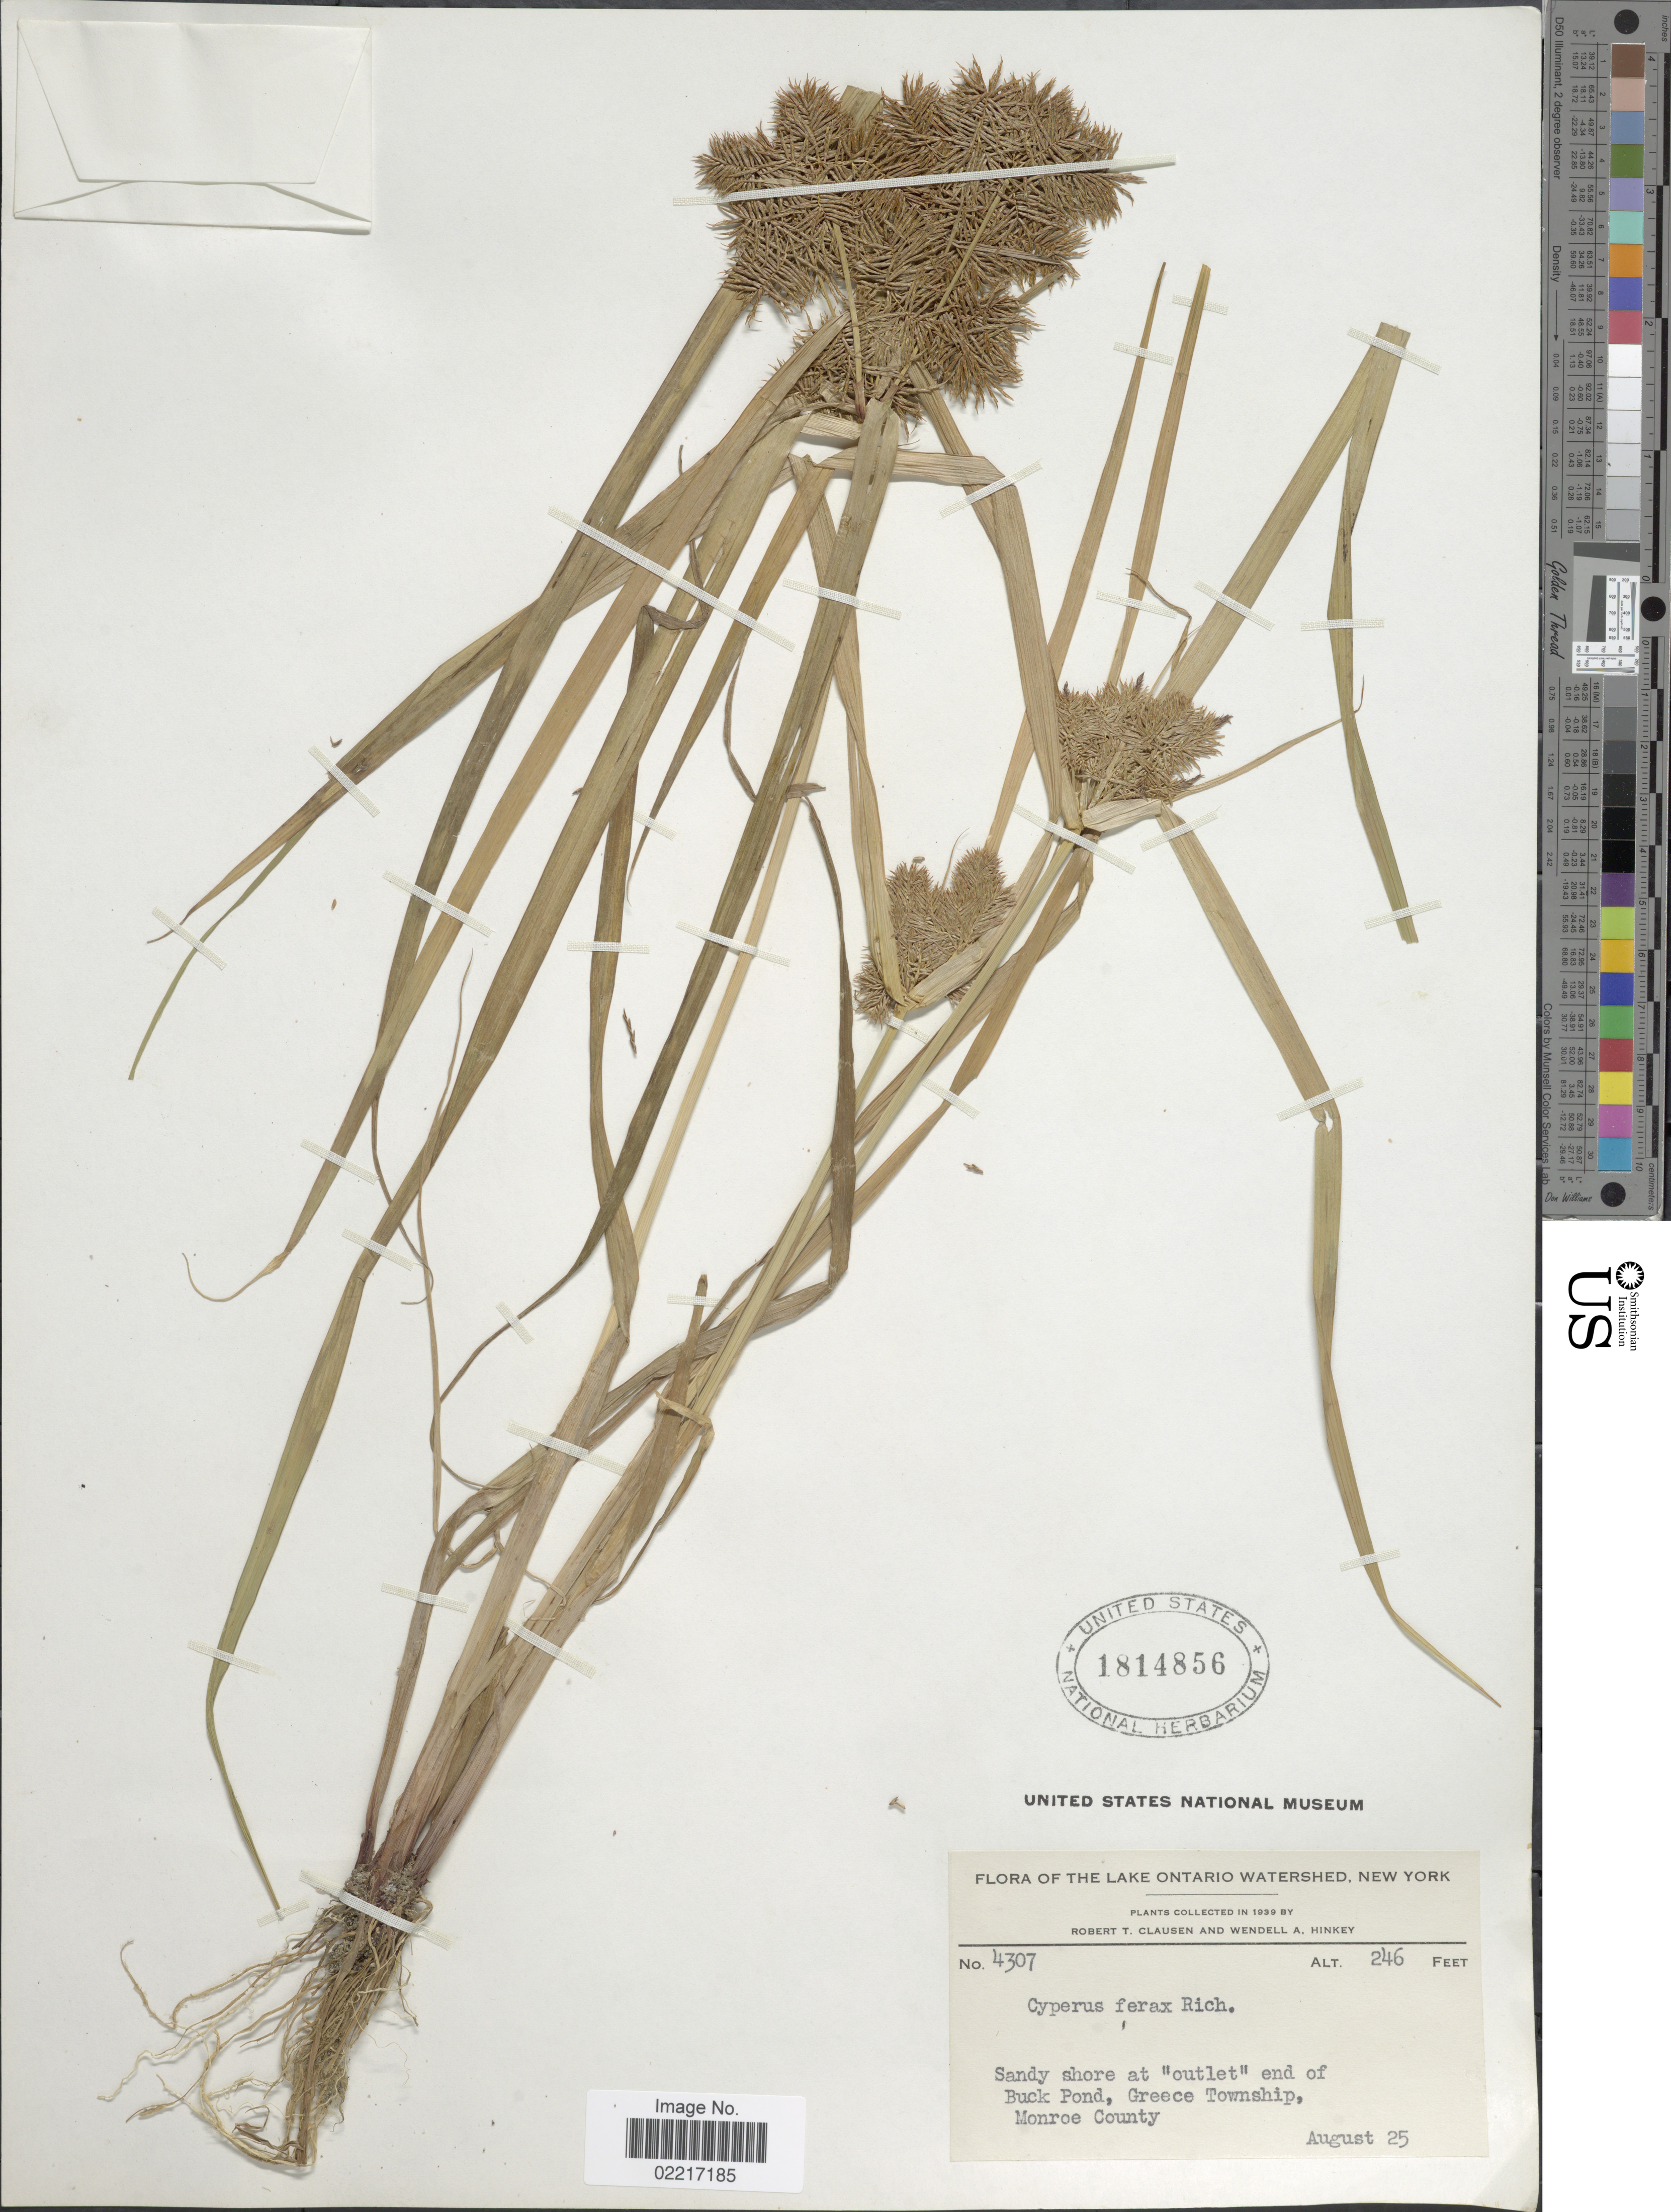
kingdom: Plantae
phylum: Tracheophyta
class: Liliopsida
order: Poales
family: Cyperaceae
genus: Cyperus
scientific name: Cyperus odoratus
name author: L.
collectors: R. T. Clausen & W. Hinkey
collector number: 4307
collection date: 1939-08-25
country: United States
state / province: New York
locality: Lake Ontorio Watershed, sandy shore at "outlet" end of Buck Pond, Greece Township, Monroe County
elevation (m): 75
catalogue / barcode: US 1814856